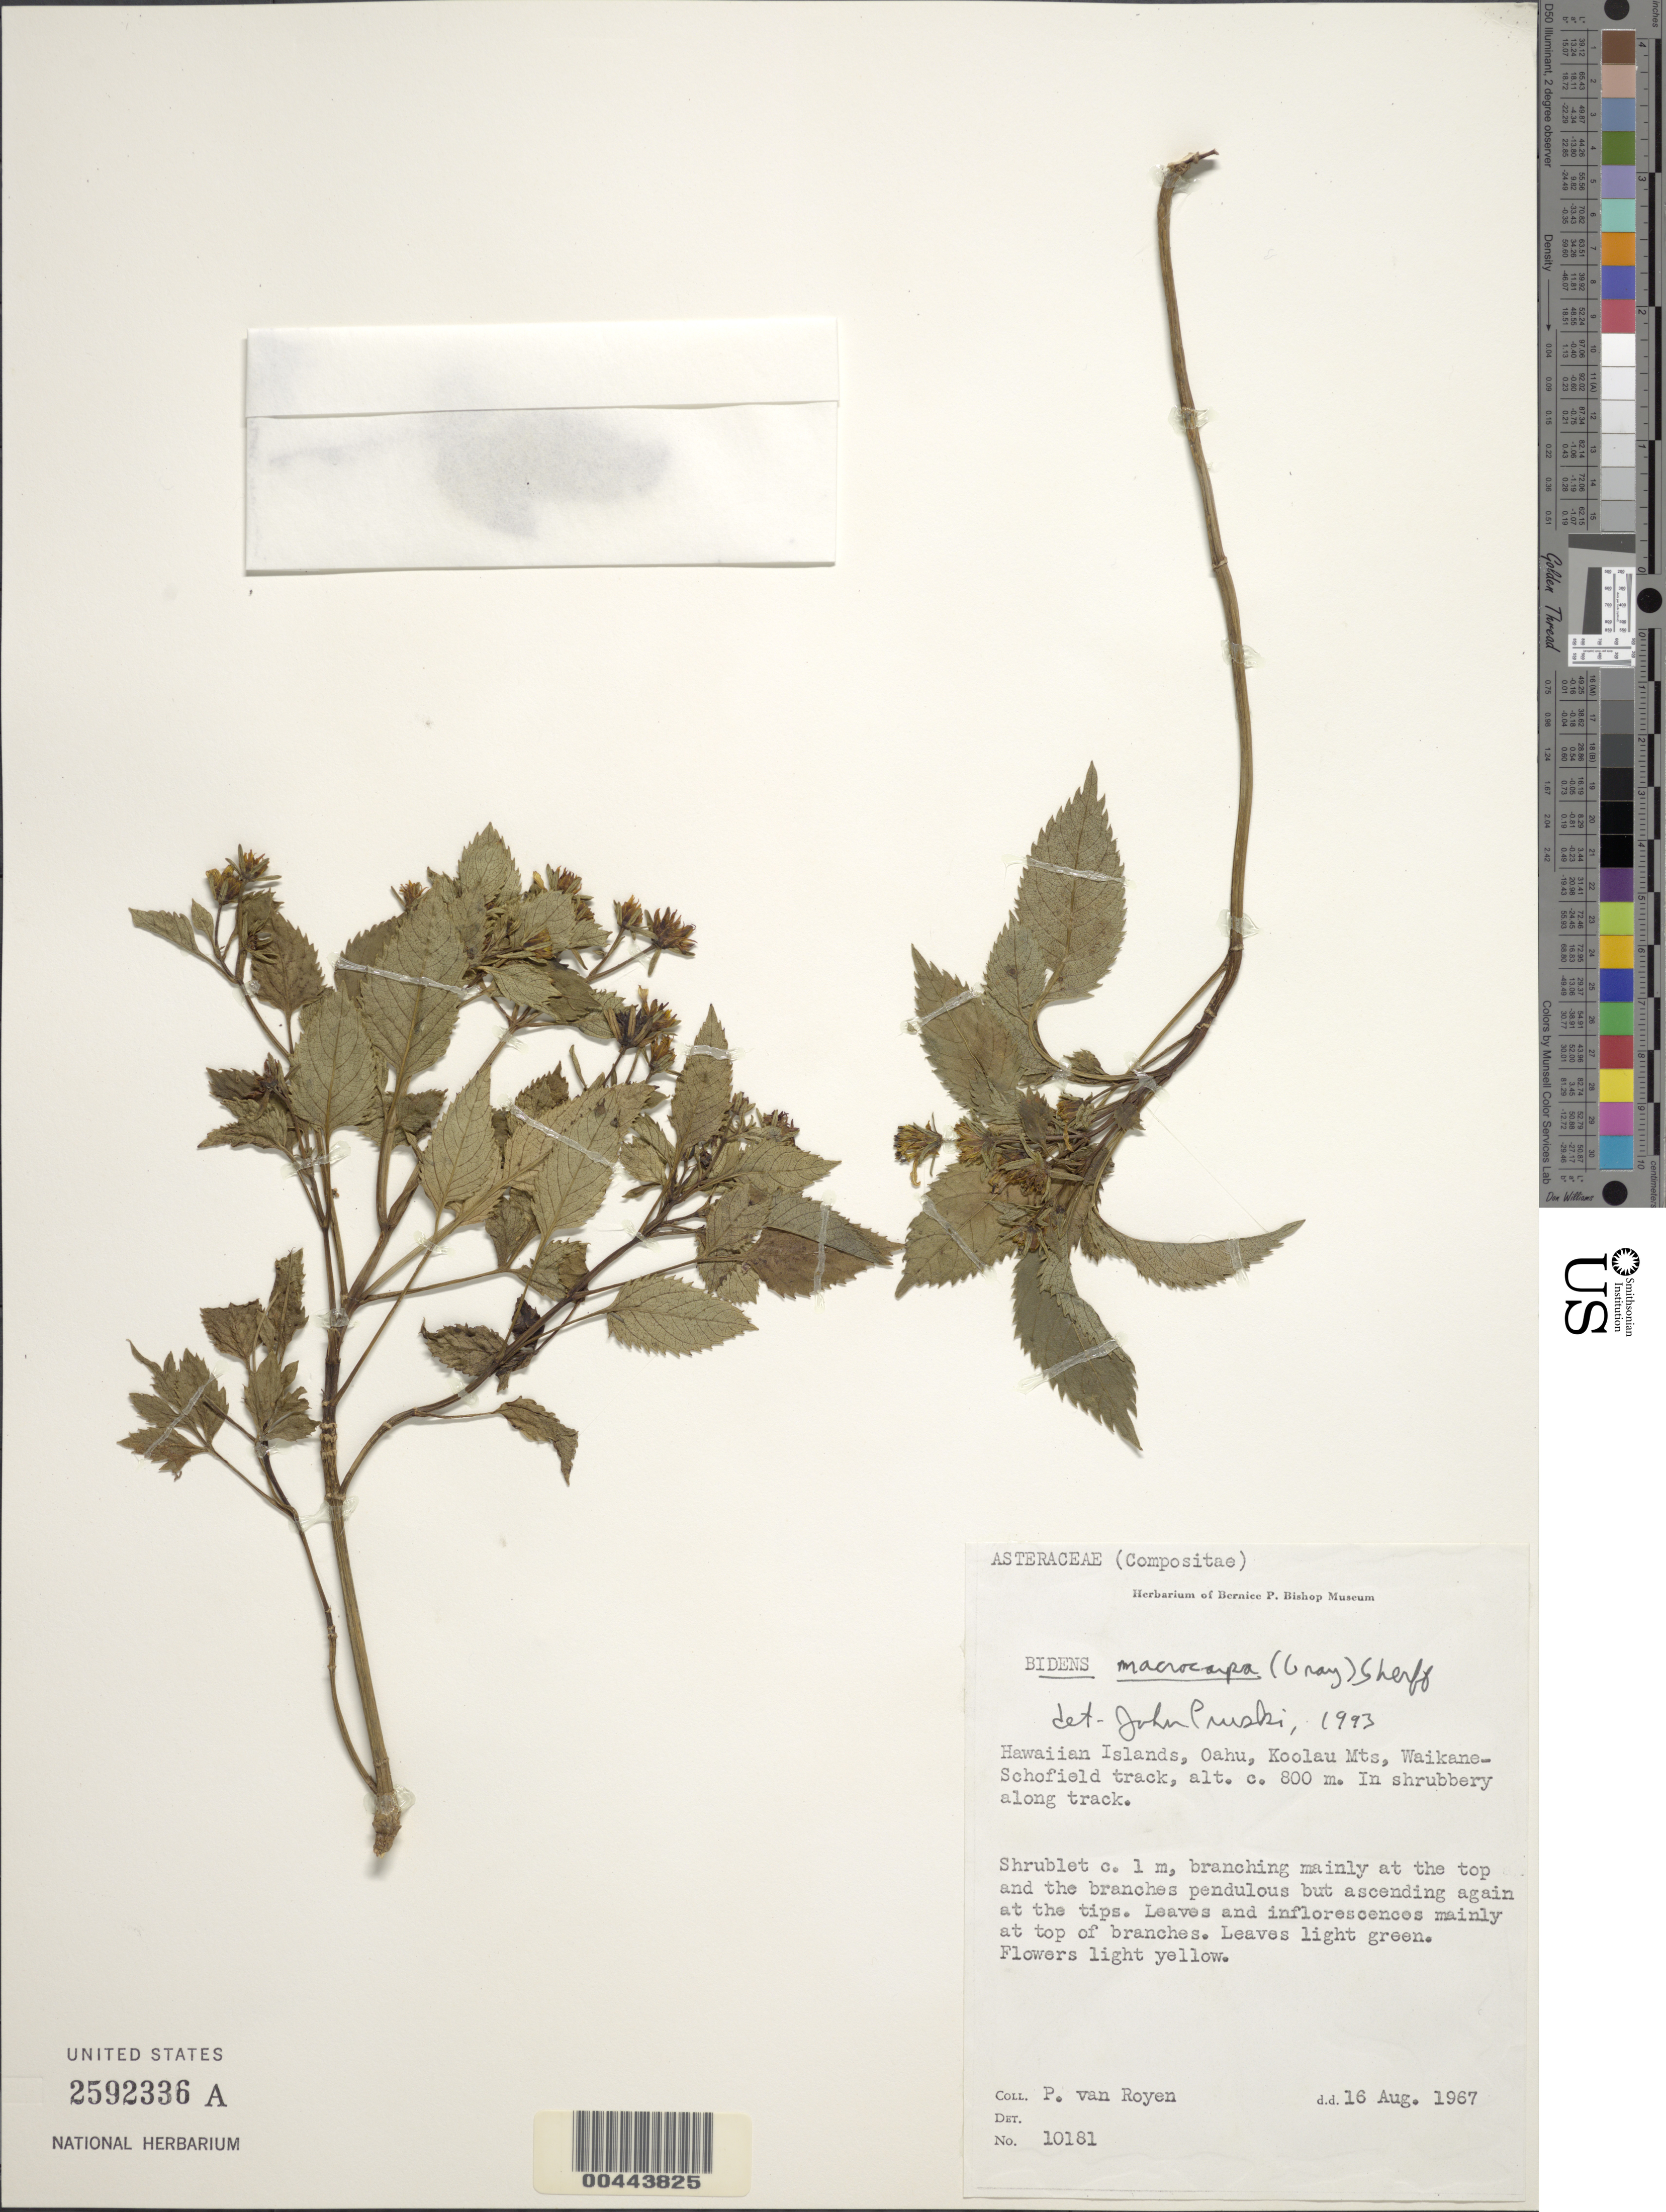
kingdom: Plantae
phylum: Tracheophyta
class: Magnoliopsida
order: Asterales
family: Asteraceae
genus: Bidens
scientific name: Bidens macrocarpa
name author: (A. Gray) Sherff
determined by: Pruski, J. F.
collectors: P. van Royen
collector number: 10181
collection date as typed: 16 Aug 1967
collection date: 1967-08-16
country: United States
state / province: Hawaii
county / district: Honolulu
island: Oahu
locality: Koolau Mountains, Waikane-Schofield track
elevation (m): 800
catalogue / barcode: US 2592336A